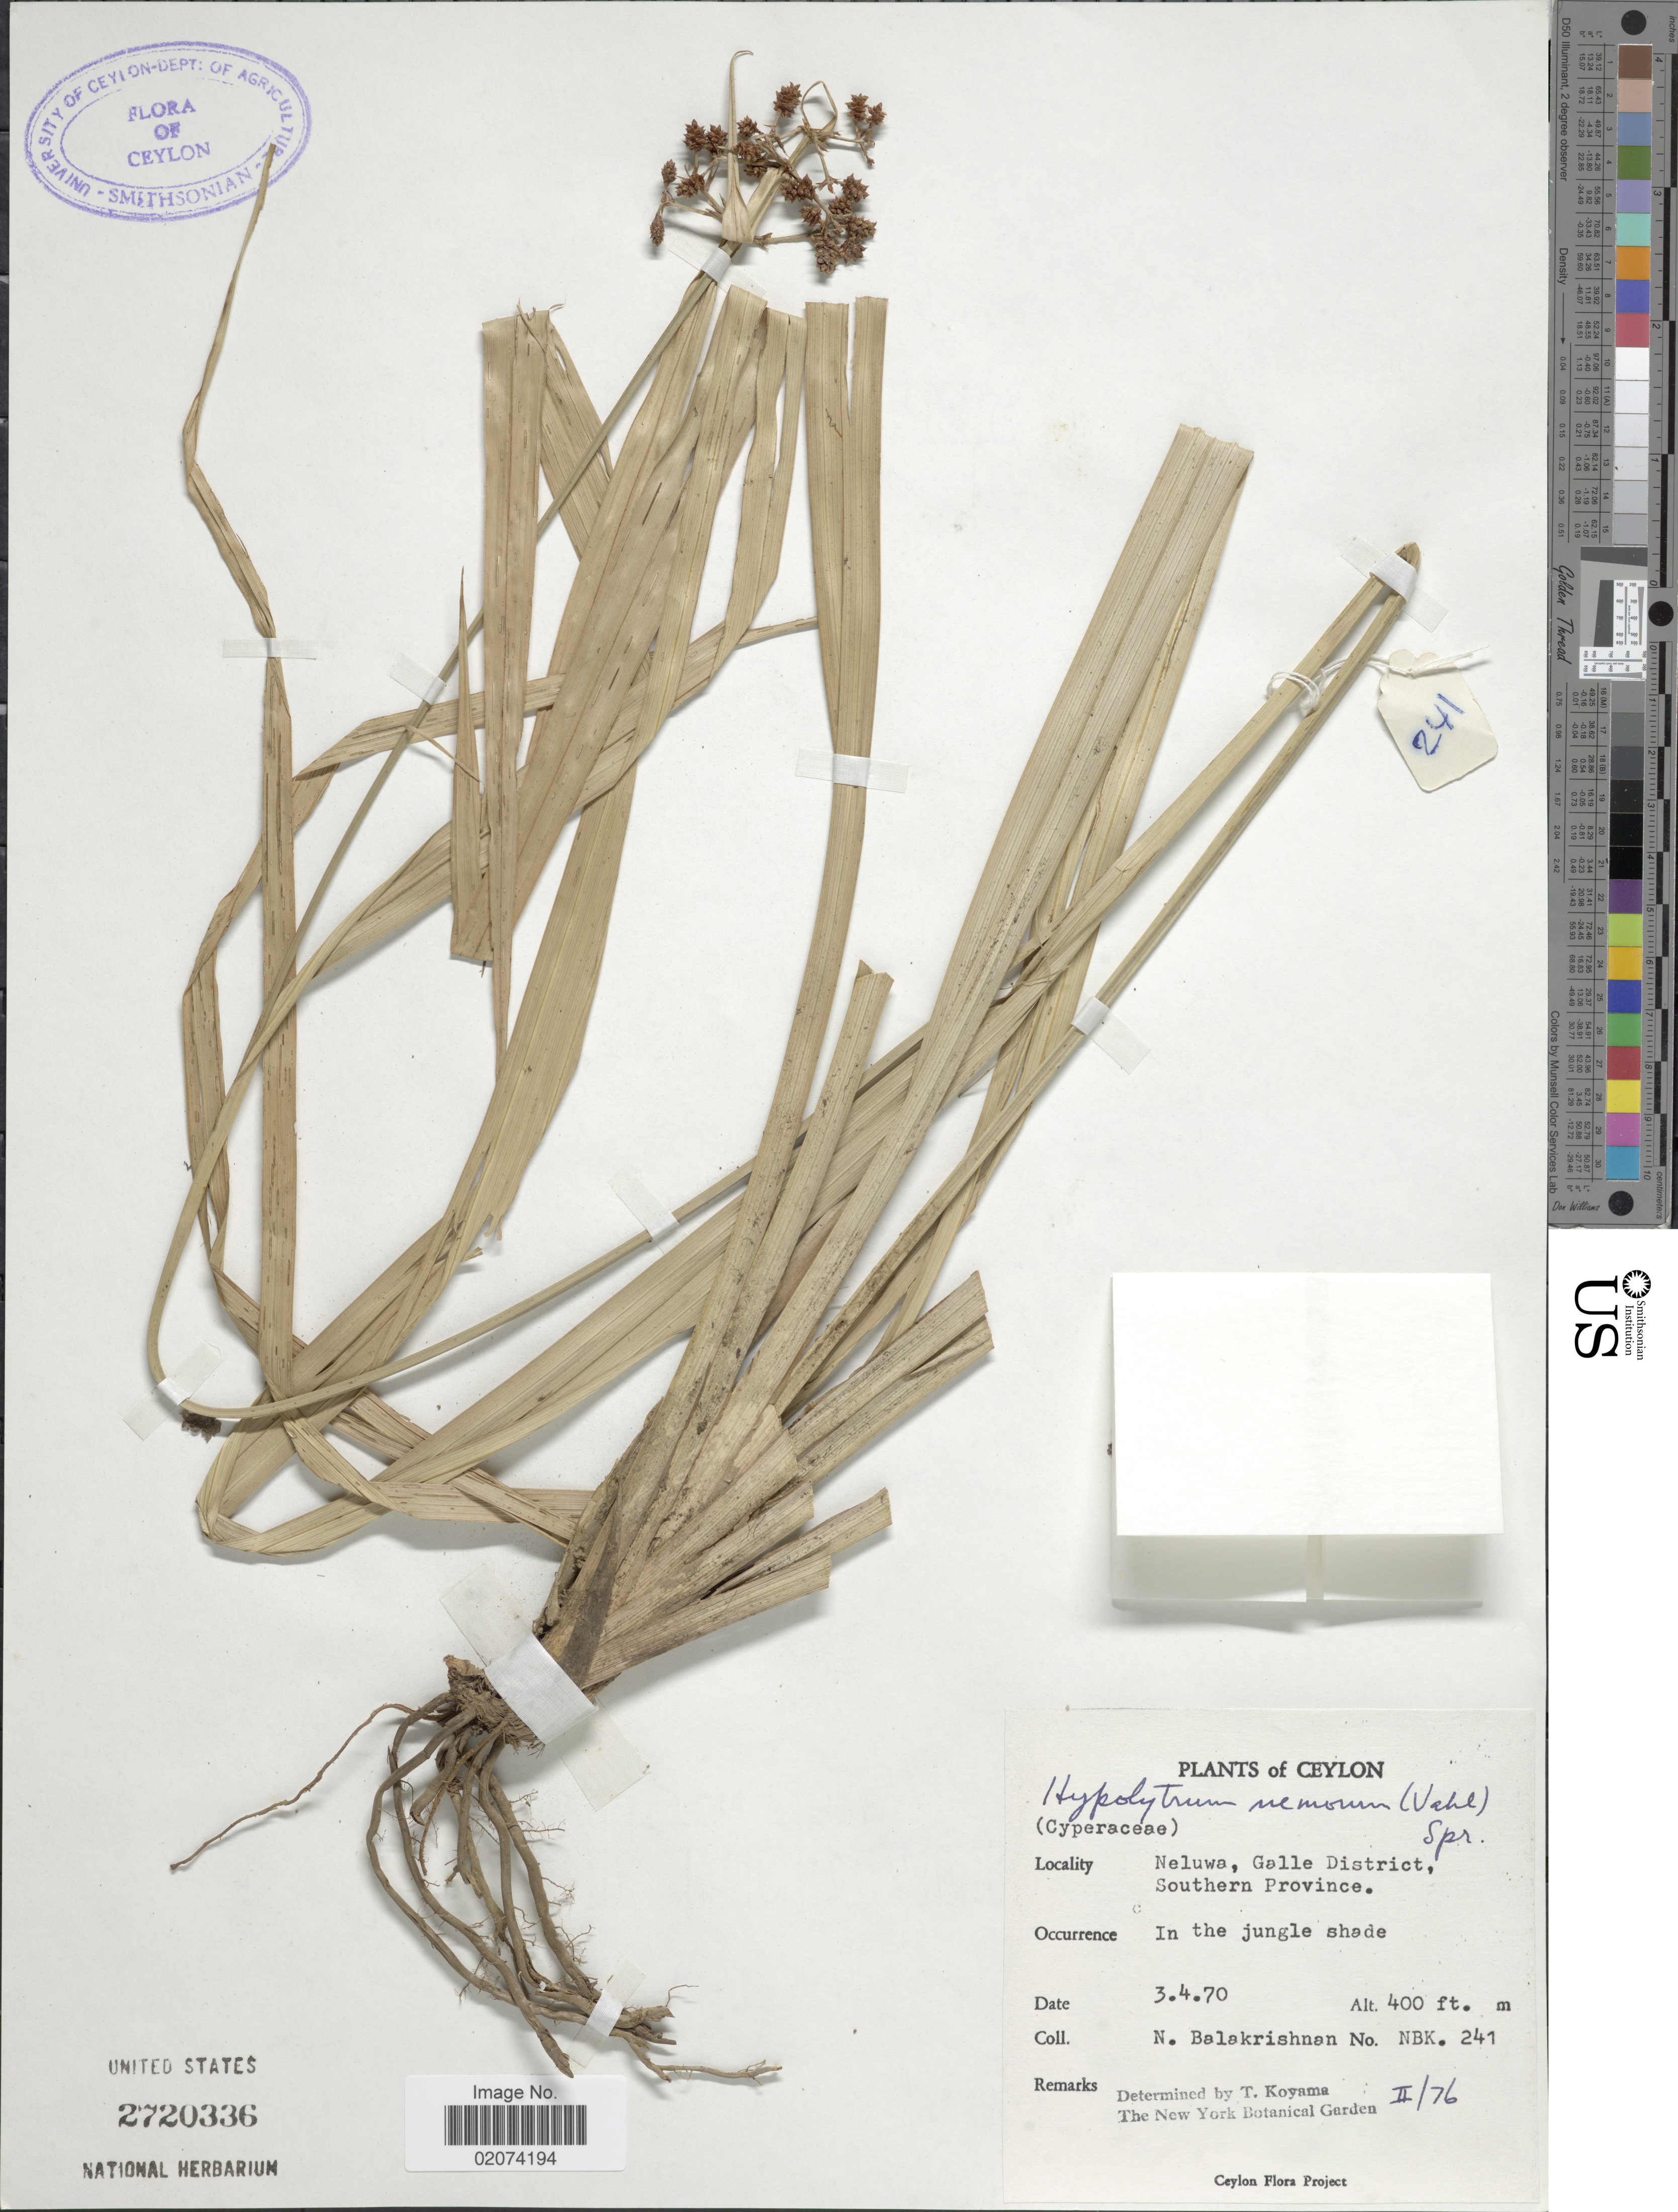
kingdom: Plantae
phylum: Tracheophyta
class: Liliopsida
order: Poales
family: Cyperaceae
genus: Hypolytrum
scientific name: Hypolytrum nemorum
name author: (Vahl) Spreng.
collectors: N. Balakrishnan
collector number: NBK241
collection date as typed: Transcribed d/m/y: 3/4/70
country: Sri Lanka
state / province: Southern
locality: Ceylon. Neluwa, Galle District, Southern Province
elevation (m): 122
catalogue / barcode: US 2720336